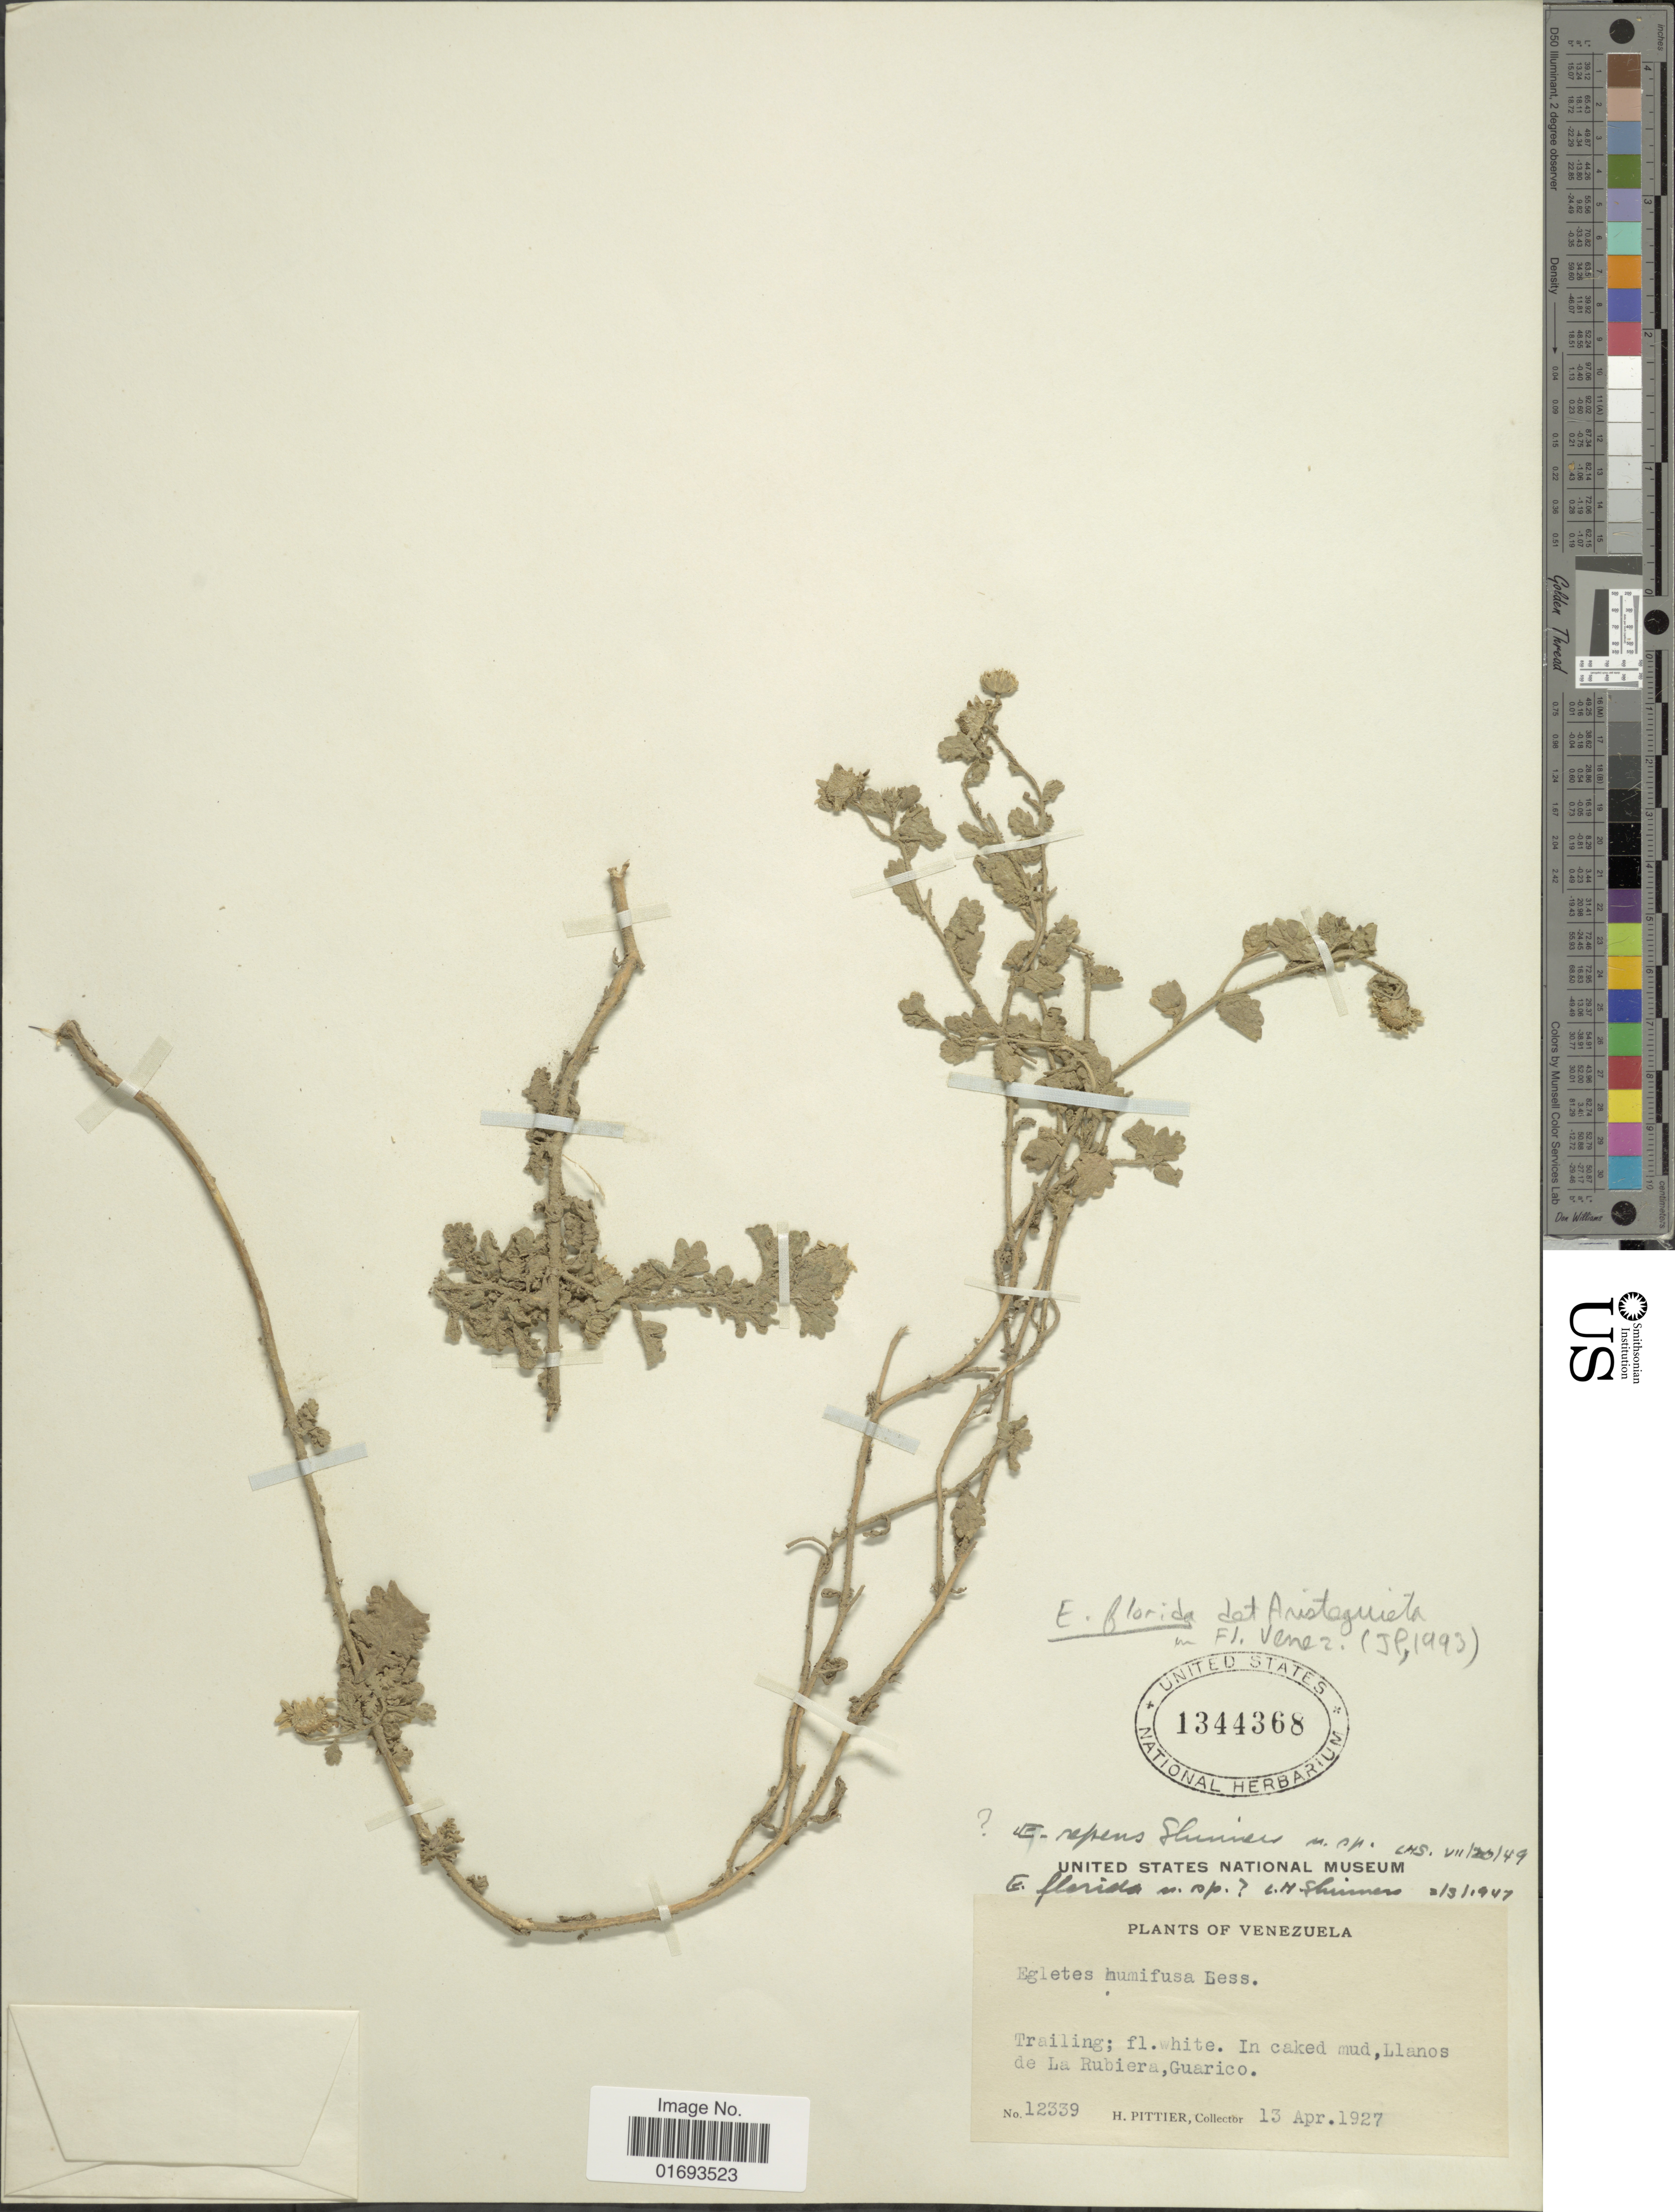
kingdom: Plantae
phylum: Tracheophyta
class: Magnoliopsida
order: Asterales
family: Asteraceae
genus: Egletes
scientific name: Egletes florida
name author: Shinners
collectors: H. F. Pittier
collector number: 12339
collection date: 1927-04-13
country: Venezuela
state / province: Guárico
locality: Trailing;; Llanos de La Rubiera, Guarico, Venezuela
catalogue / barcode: US 1344368